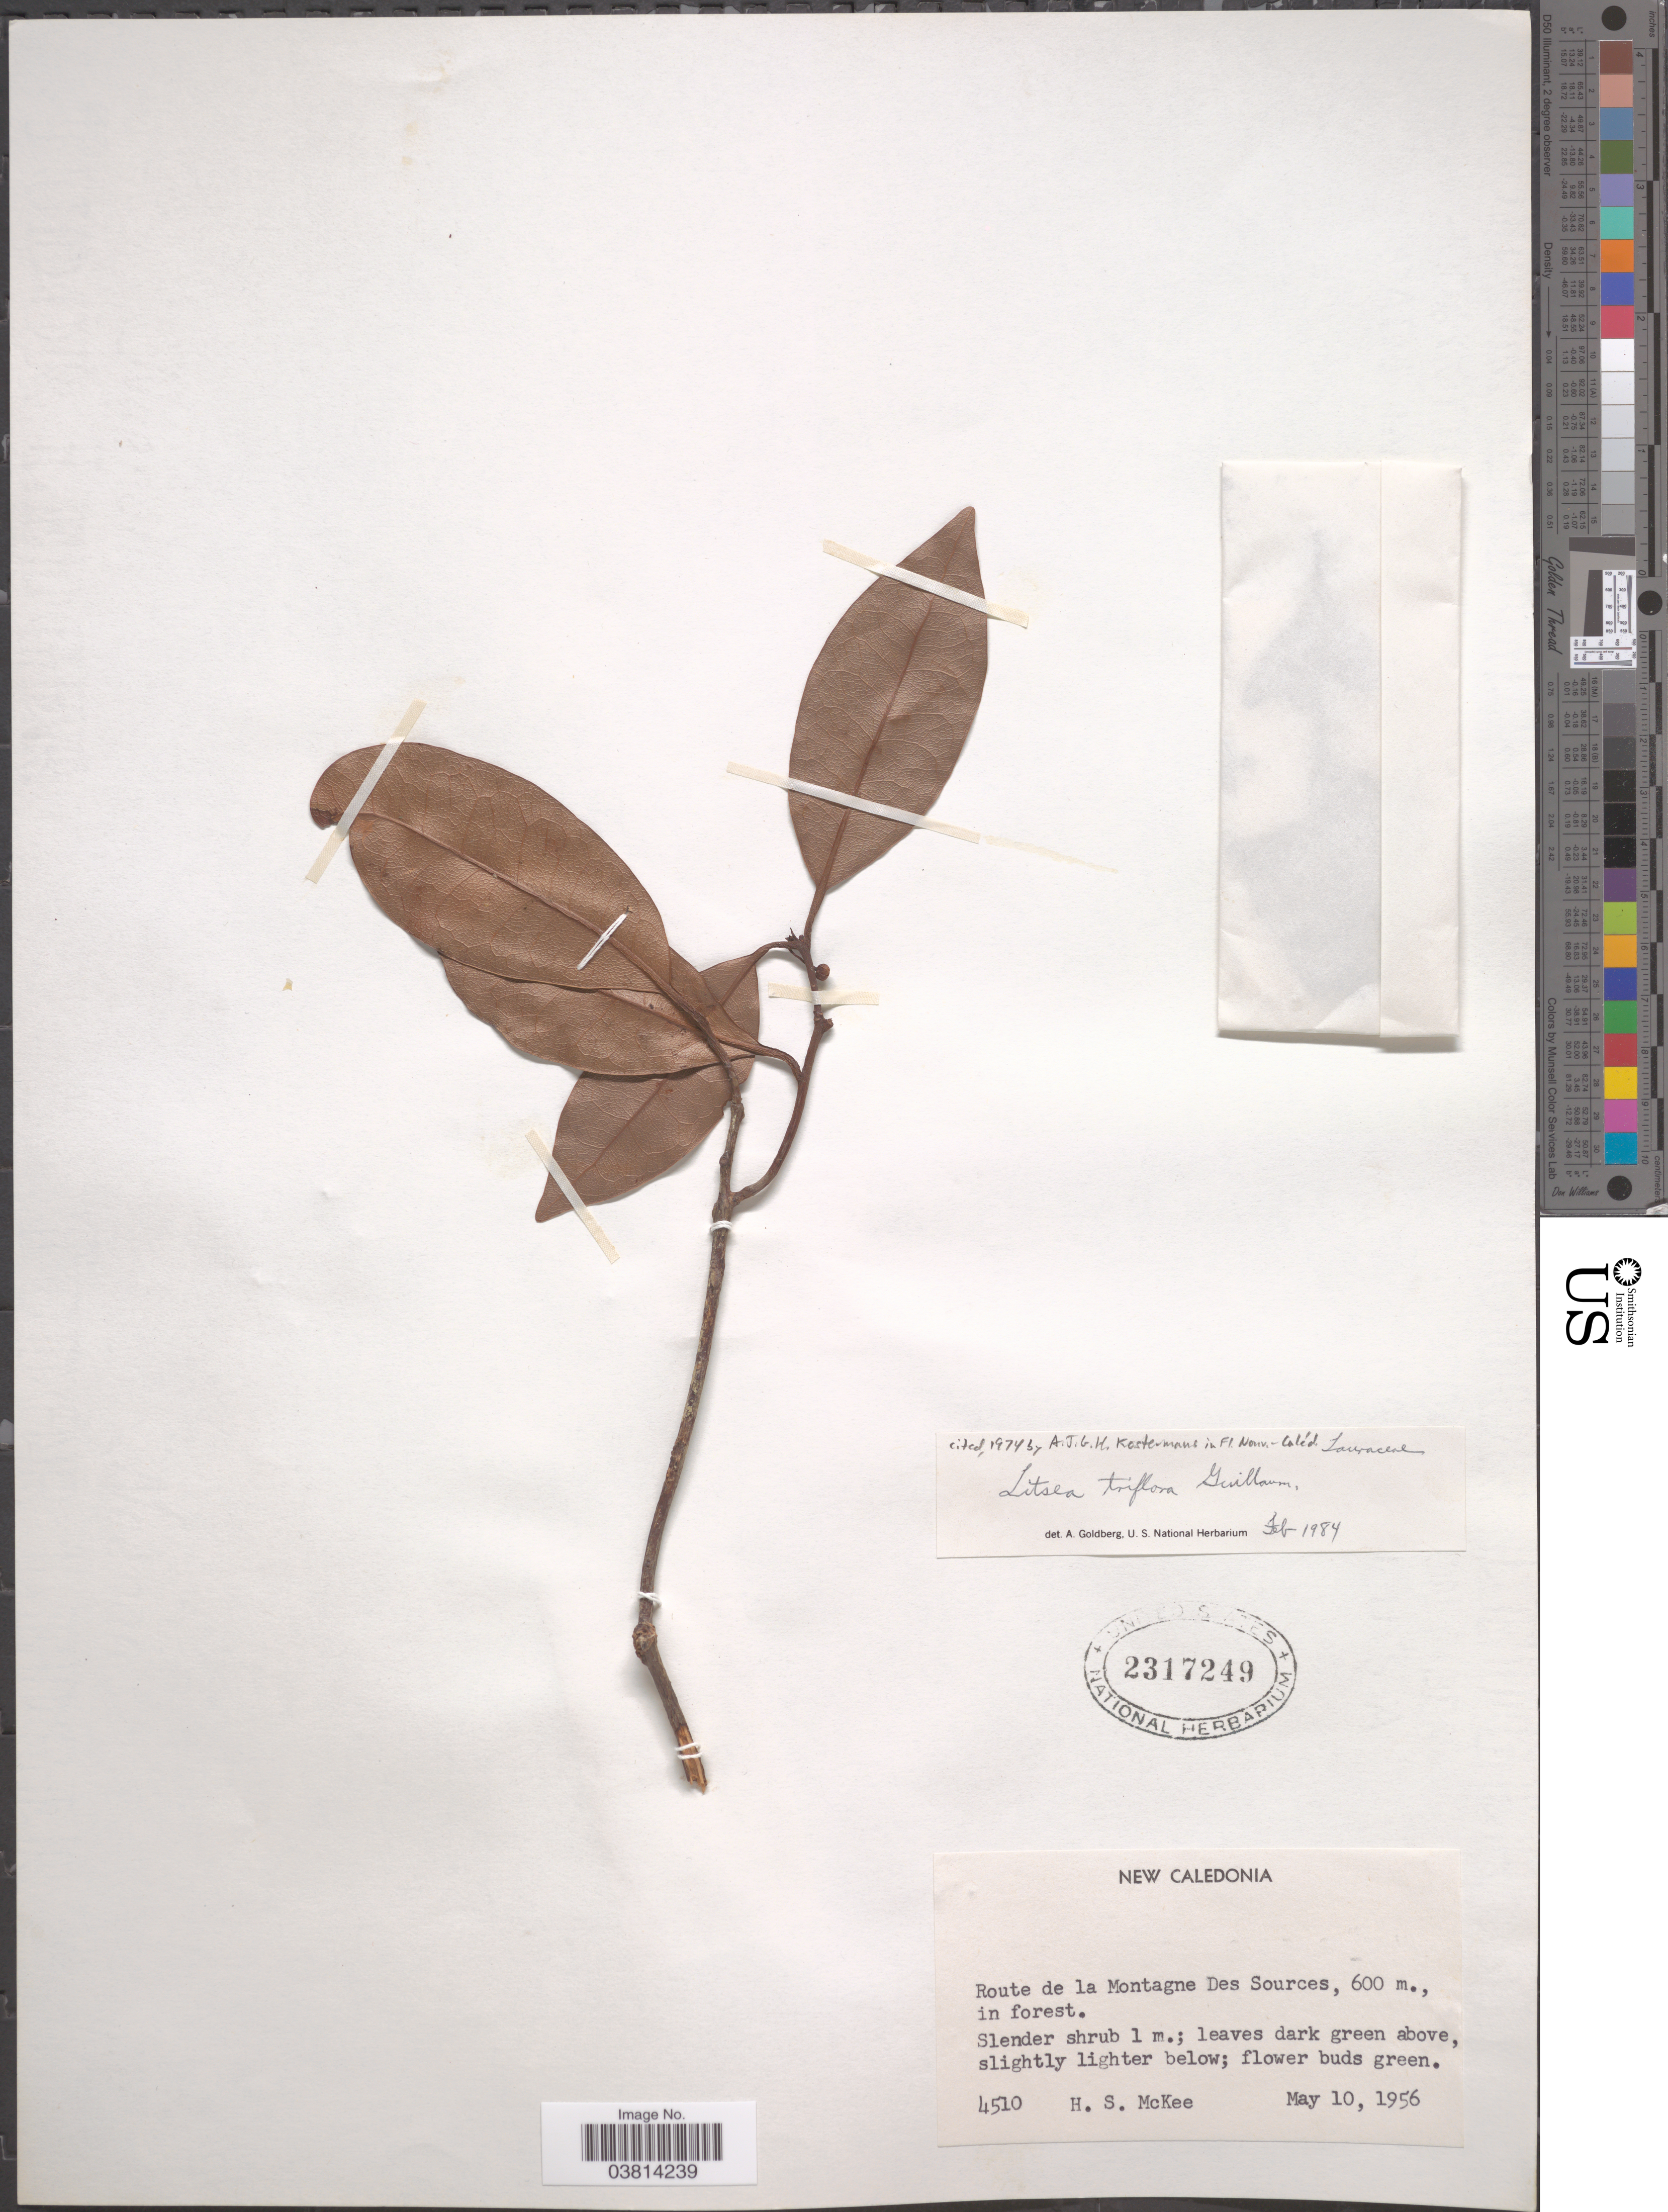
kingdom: Plantae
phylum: Tracheophyta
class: Magnoliopsida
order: Laurales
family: Lauraceae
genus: Litsea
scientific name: Litsea triflora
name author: Guillaumin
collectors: H. S. McKee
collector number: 4510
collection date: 1956-05-10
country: New Caledonia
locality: Route de la Montagne Des Sources.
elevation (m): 600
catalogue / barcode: US 2317249